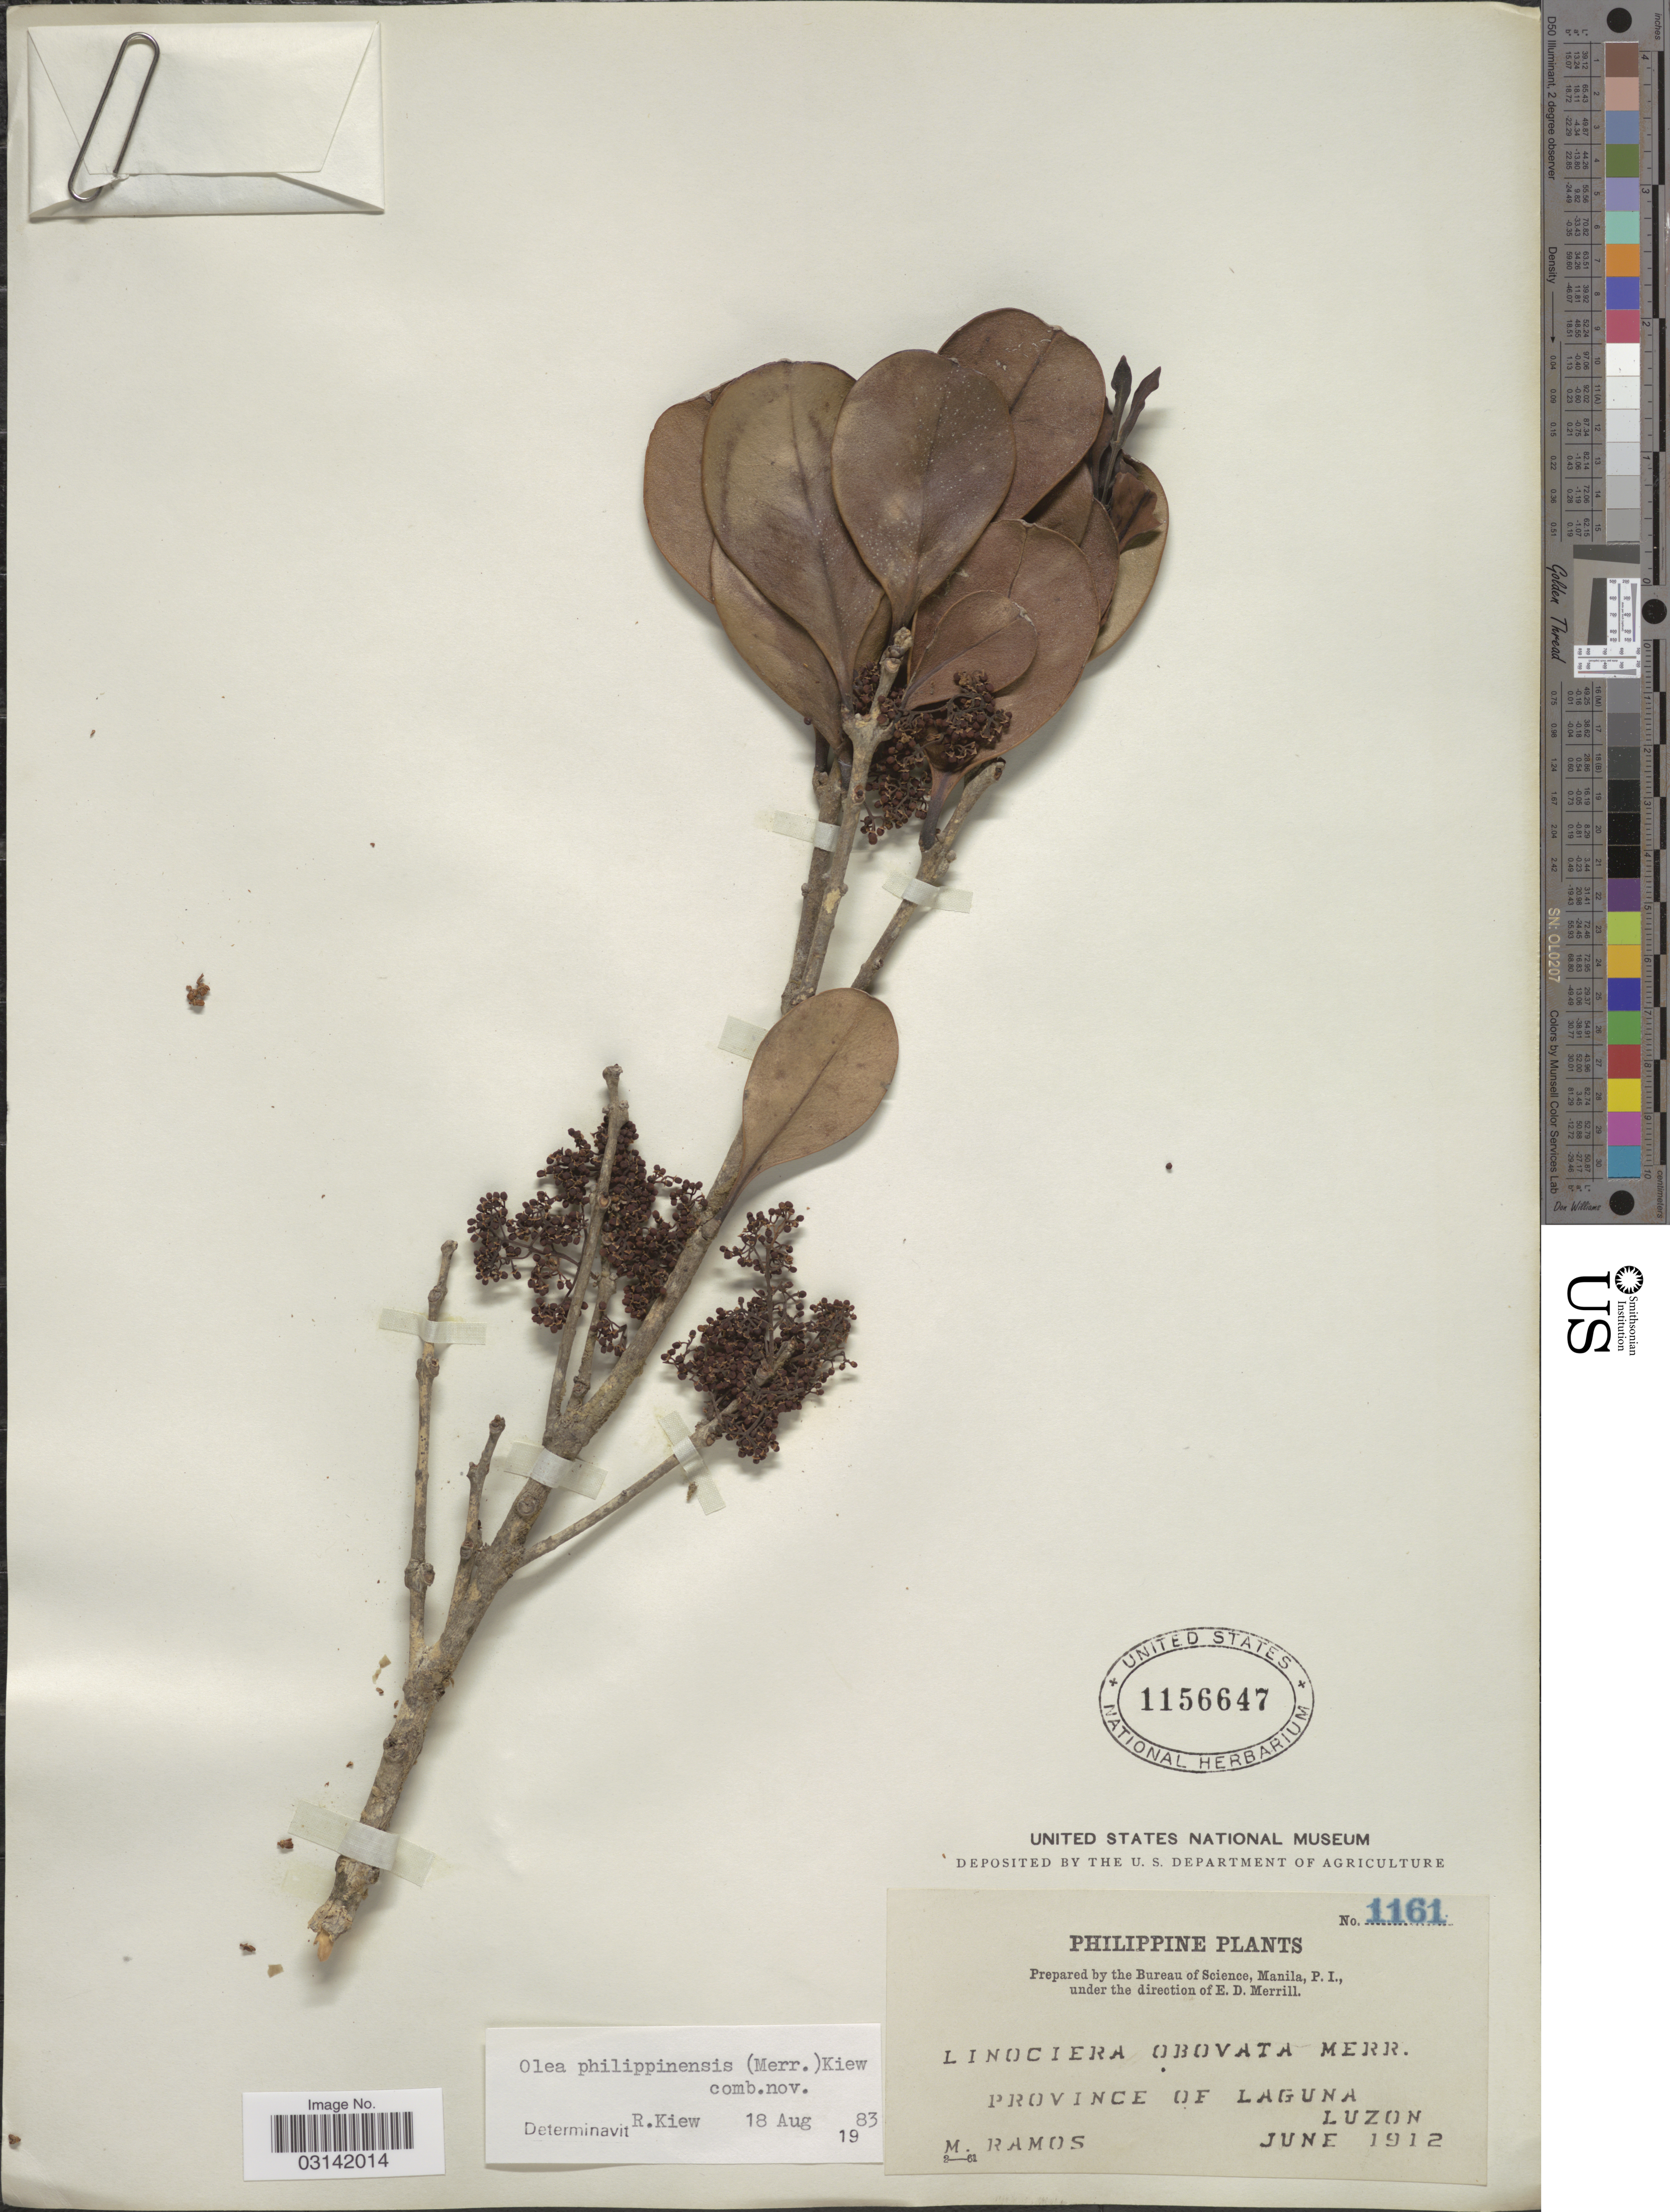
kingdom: Plantae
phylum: Tracheophyta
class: Magnoliopsida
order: Lamiales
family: Oleaceae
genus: Tetrapilus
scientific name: Tetrapilus borneensis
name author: (Boerl.) de Juana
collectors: M. Ramos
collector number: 1161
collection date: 1912-06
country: Philippines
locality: Province of Laguna, Luzon.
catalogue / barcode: US 1156647